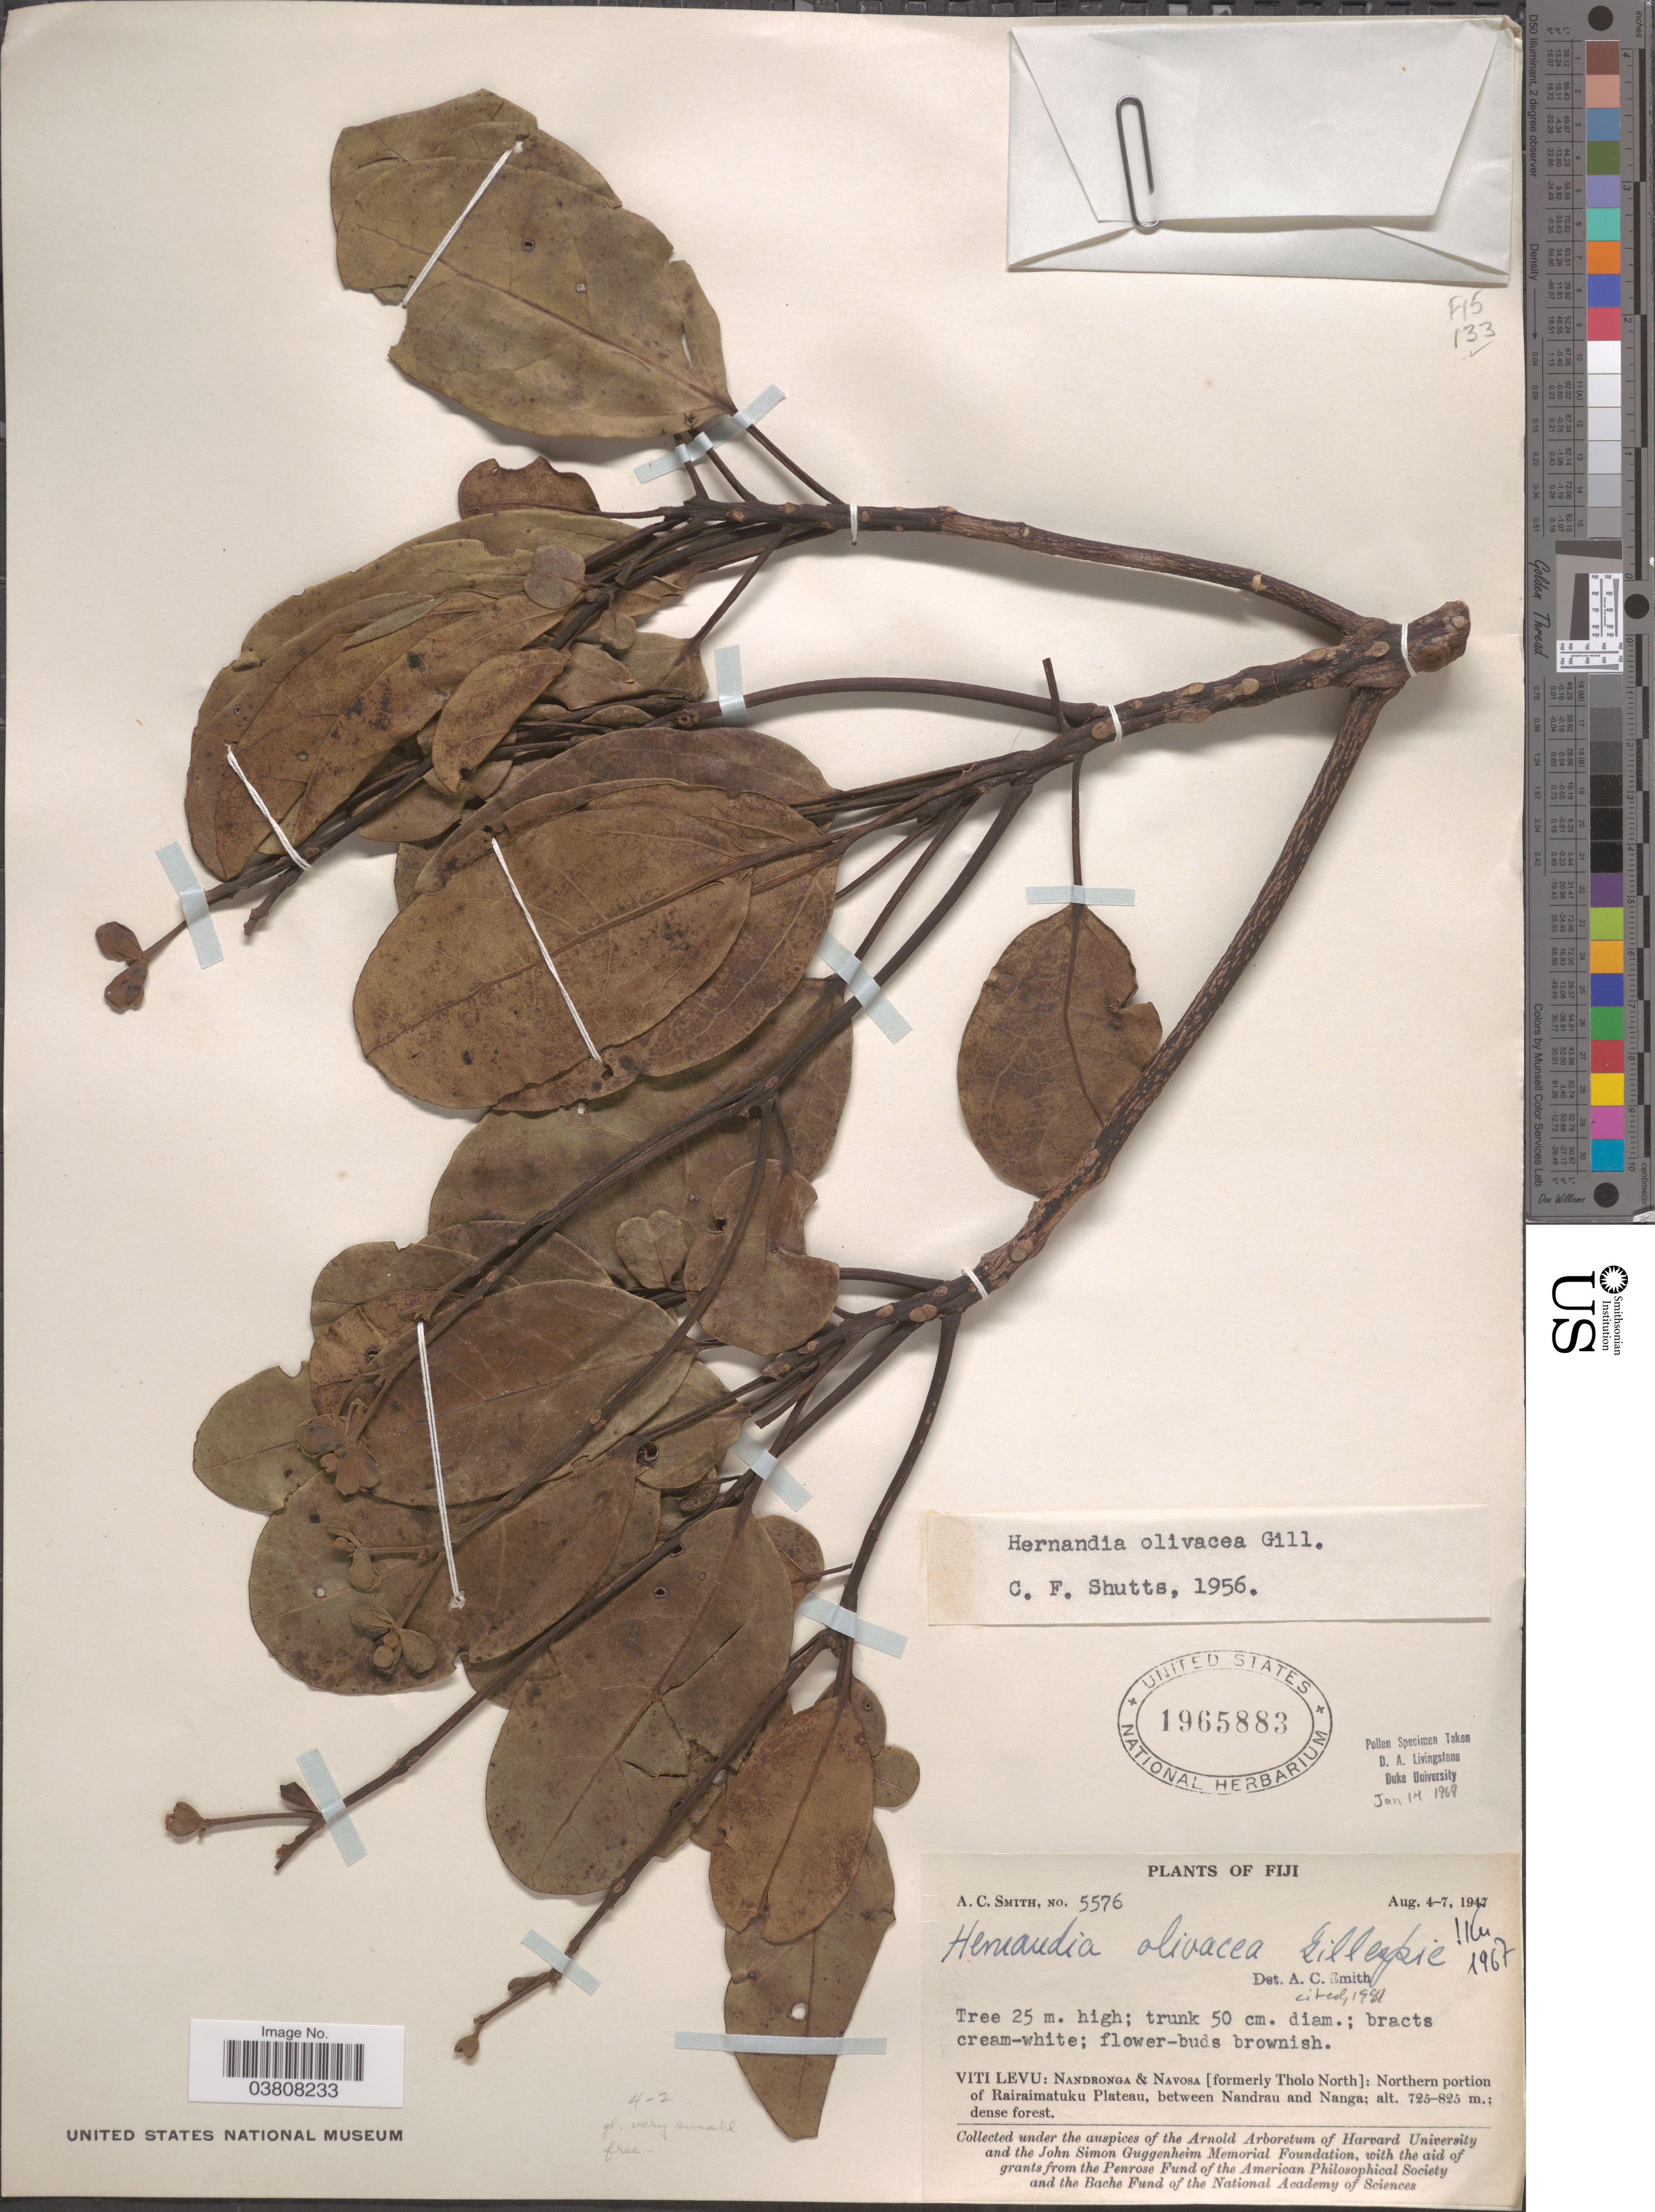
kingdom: Plantae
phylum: Tracheophyta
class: Magnoliopsida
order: Laurales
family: Hernandiaceae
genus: Hernandia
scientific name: Hernandia olivacea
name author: Gillespie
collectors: A. C. Smith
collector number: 5576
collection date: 1947-08-04/1947-08-07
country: Fiji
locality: Viti Levu: Nandronga & Navosa [formerly Tholo North]: Northern portion of Rairaimatuku Plateau, between Nandrau and Nanga.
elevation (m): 725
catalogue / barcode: US 1965883